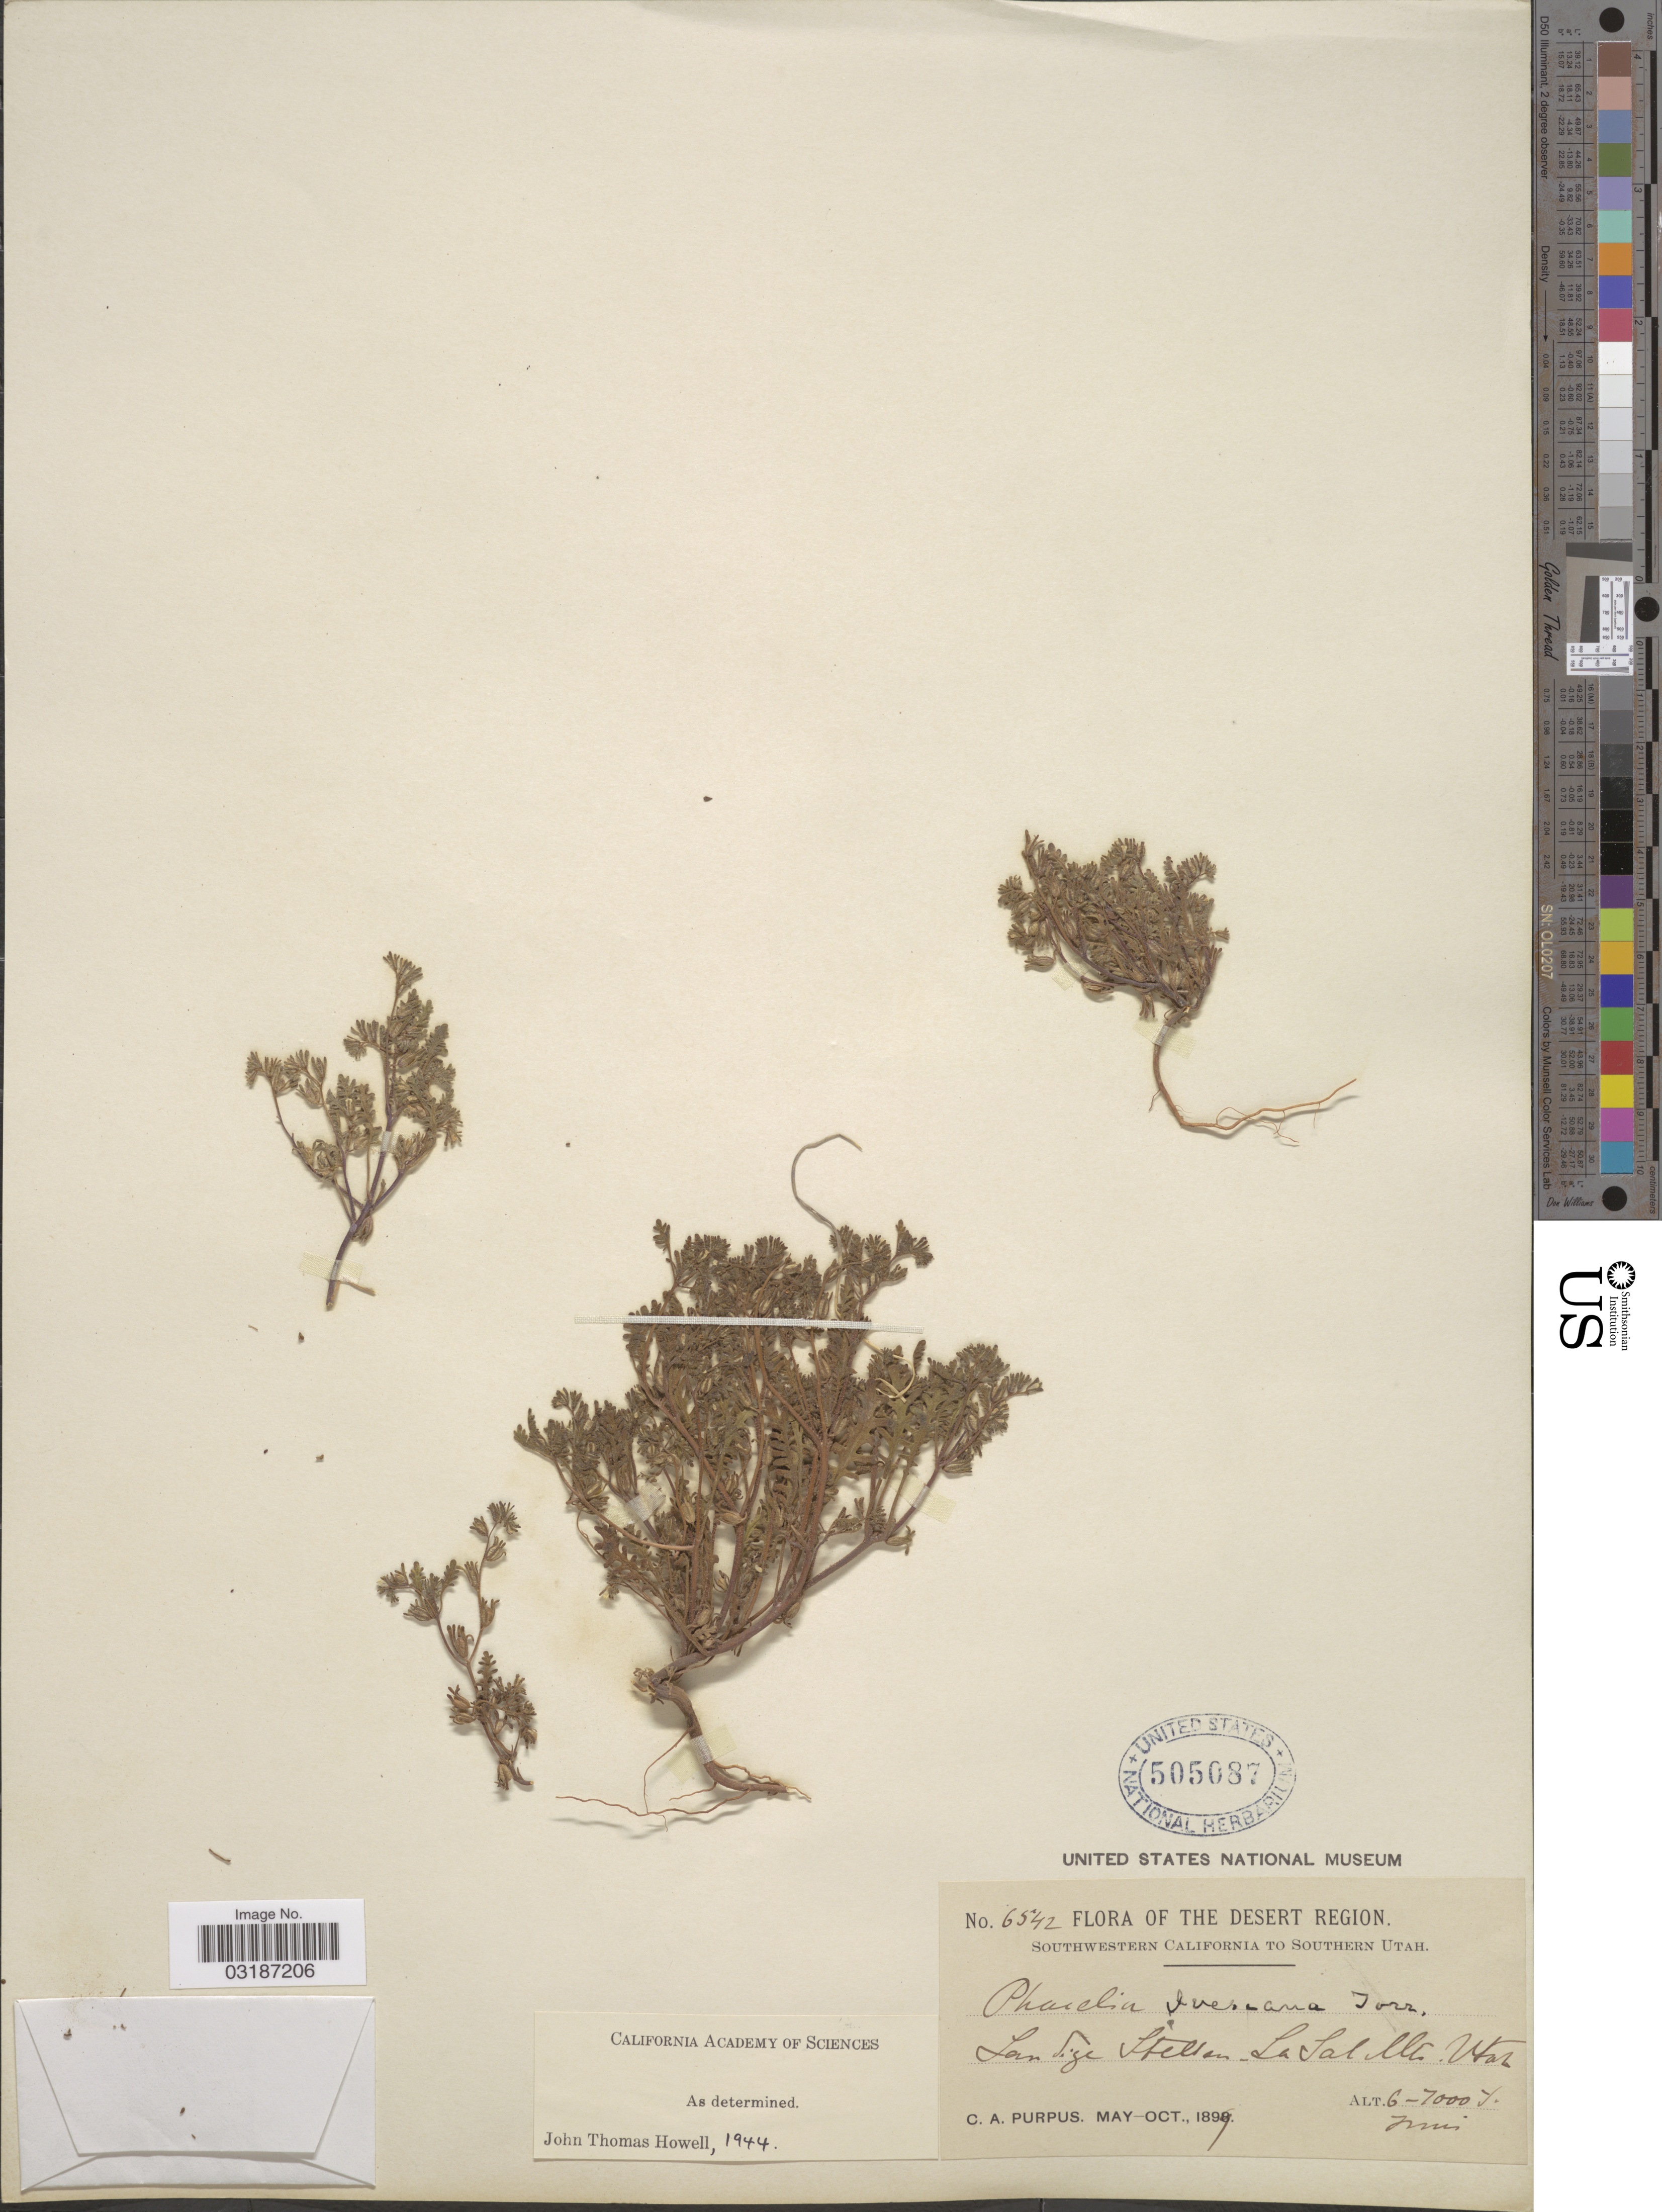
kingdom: Plantae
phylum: Tracheophyta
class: Magnoliopsida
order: Boraginales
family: Hydrophyllaceae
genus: Phacelia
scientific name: Phacelia ivesiana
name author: Torr.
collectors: C. A. Purpus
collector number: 6542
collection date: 1897-05/1897-10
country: United States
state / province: Utah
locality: Desert Region. Sandige Stellen - La Sal Mts. Southern Utah.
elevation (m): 1829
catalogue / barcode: US 505087